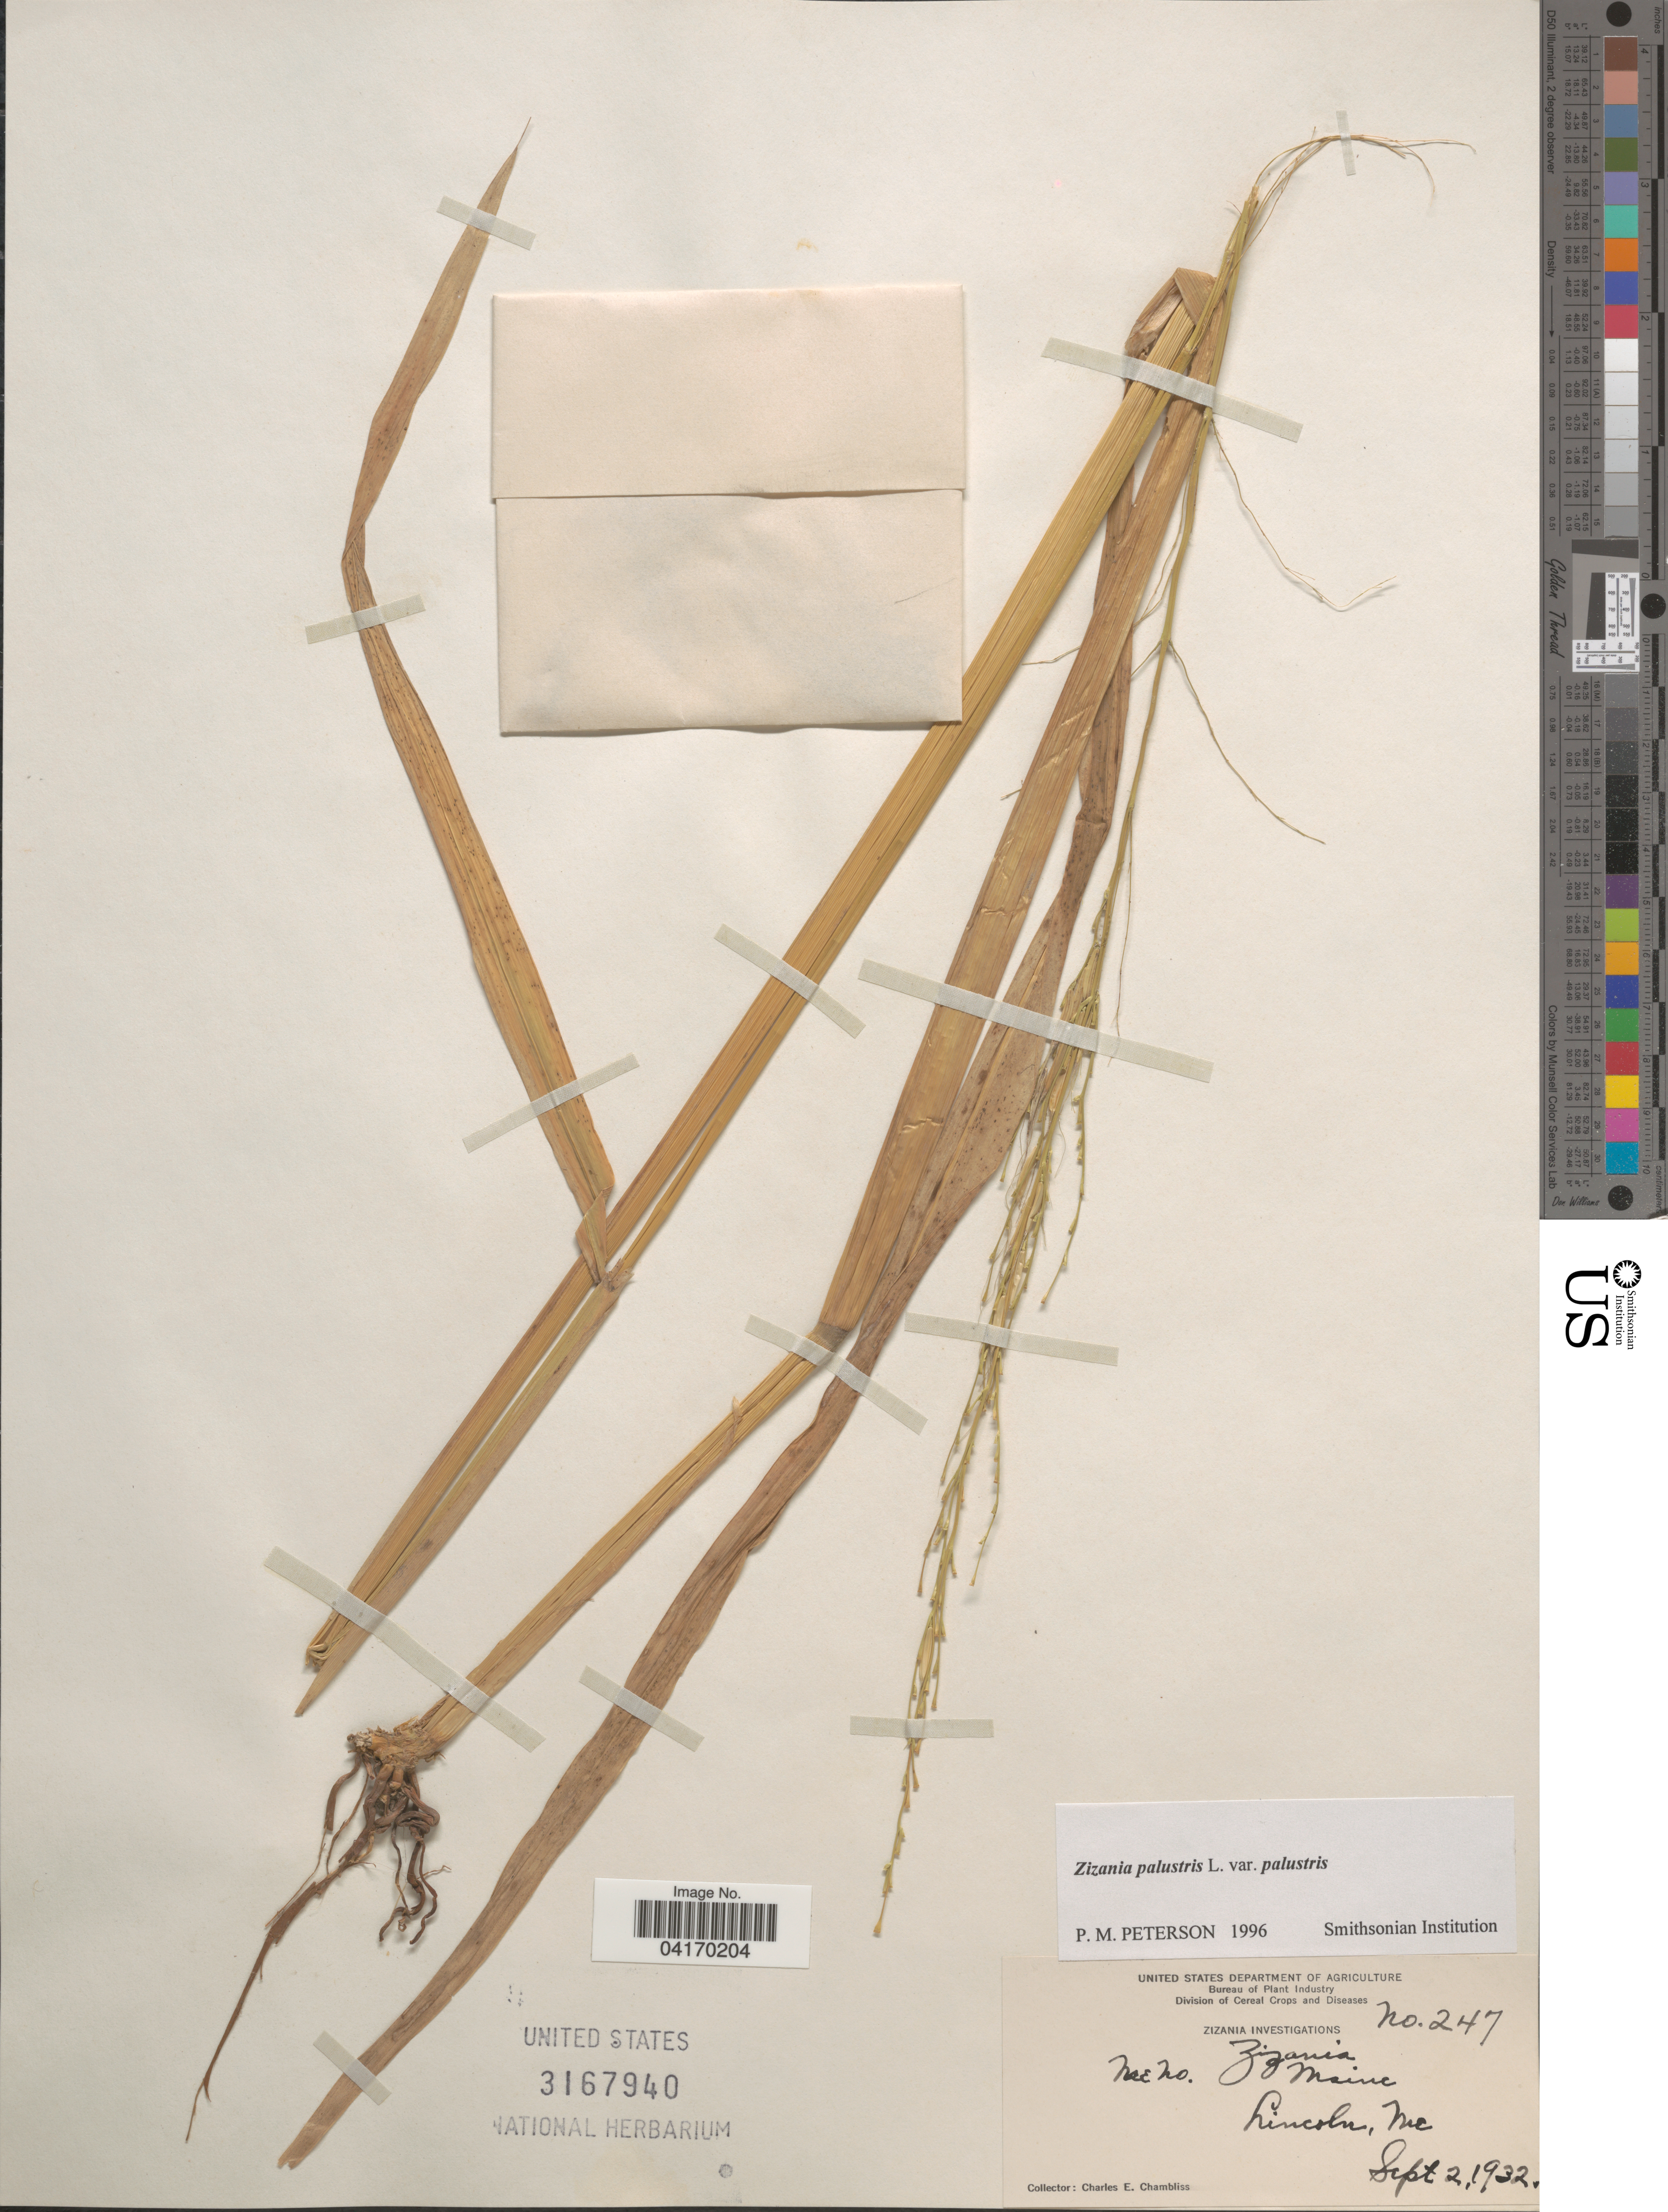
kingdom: Plantae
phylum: Tracheophyta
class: Liliopsida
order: Poales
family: Poaceae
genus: Zizania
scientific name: Zizania palustris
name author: L.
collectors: C. Chambliss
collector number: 247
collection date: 1932-09-02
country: United States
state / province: Maine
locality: Lincoln.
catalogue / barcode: US 3167940